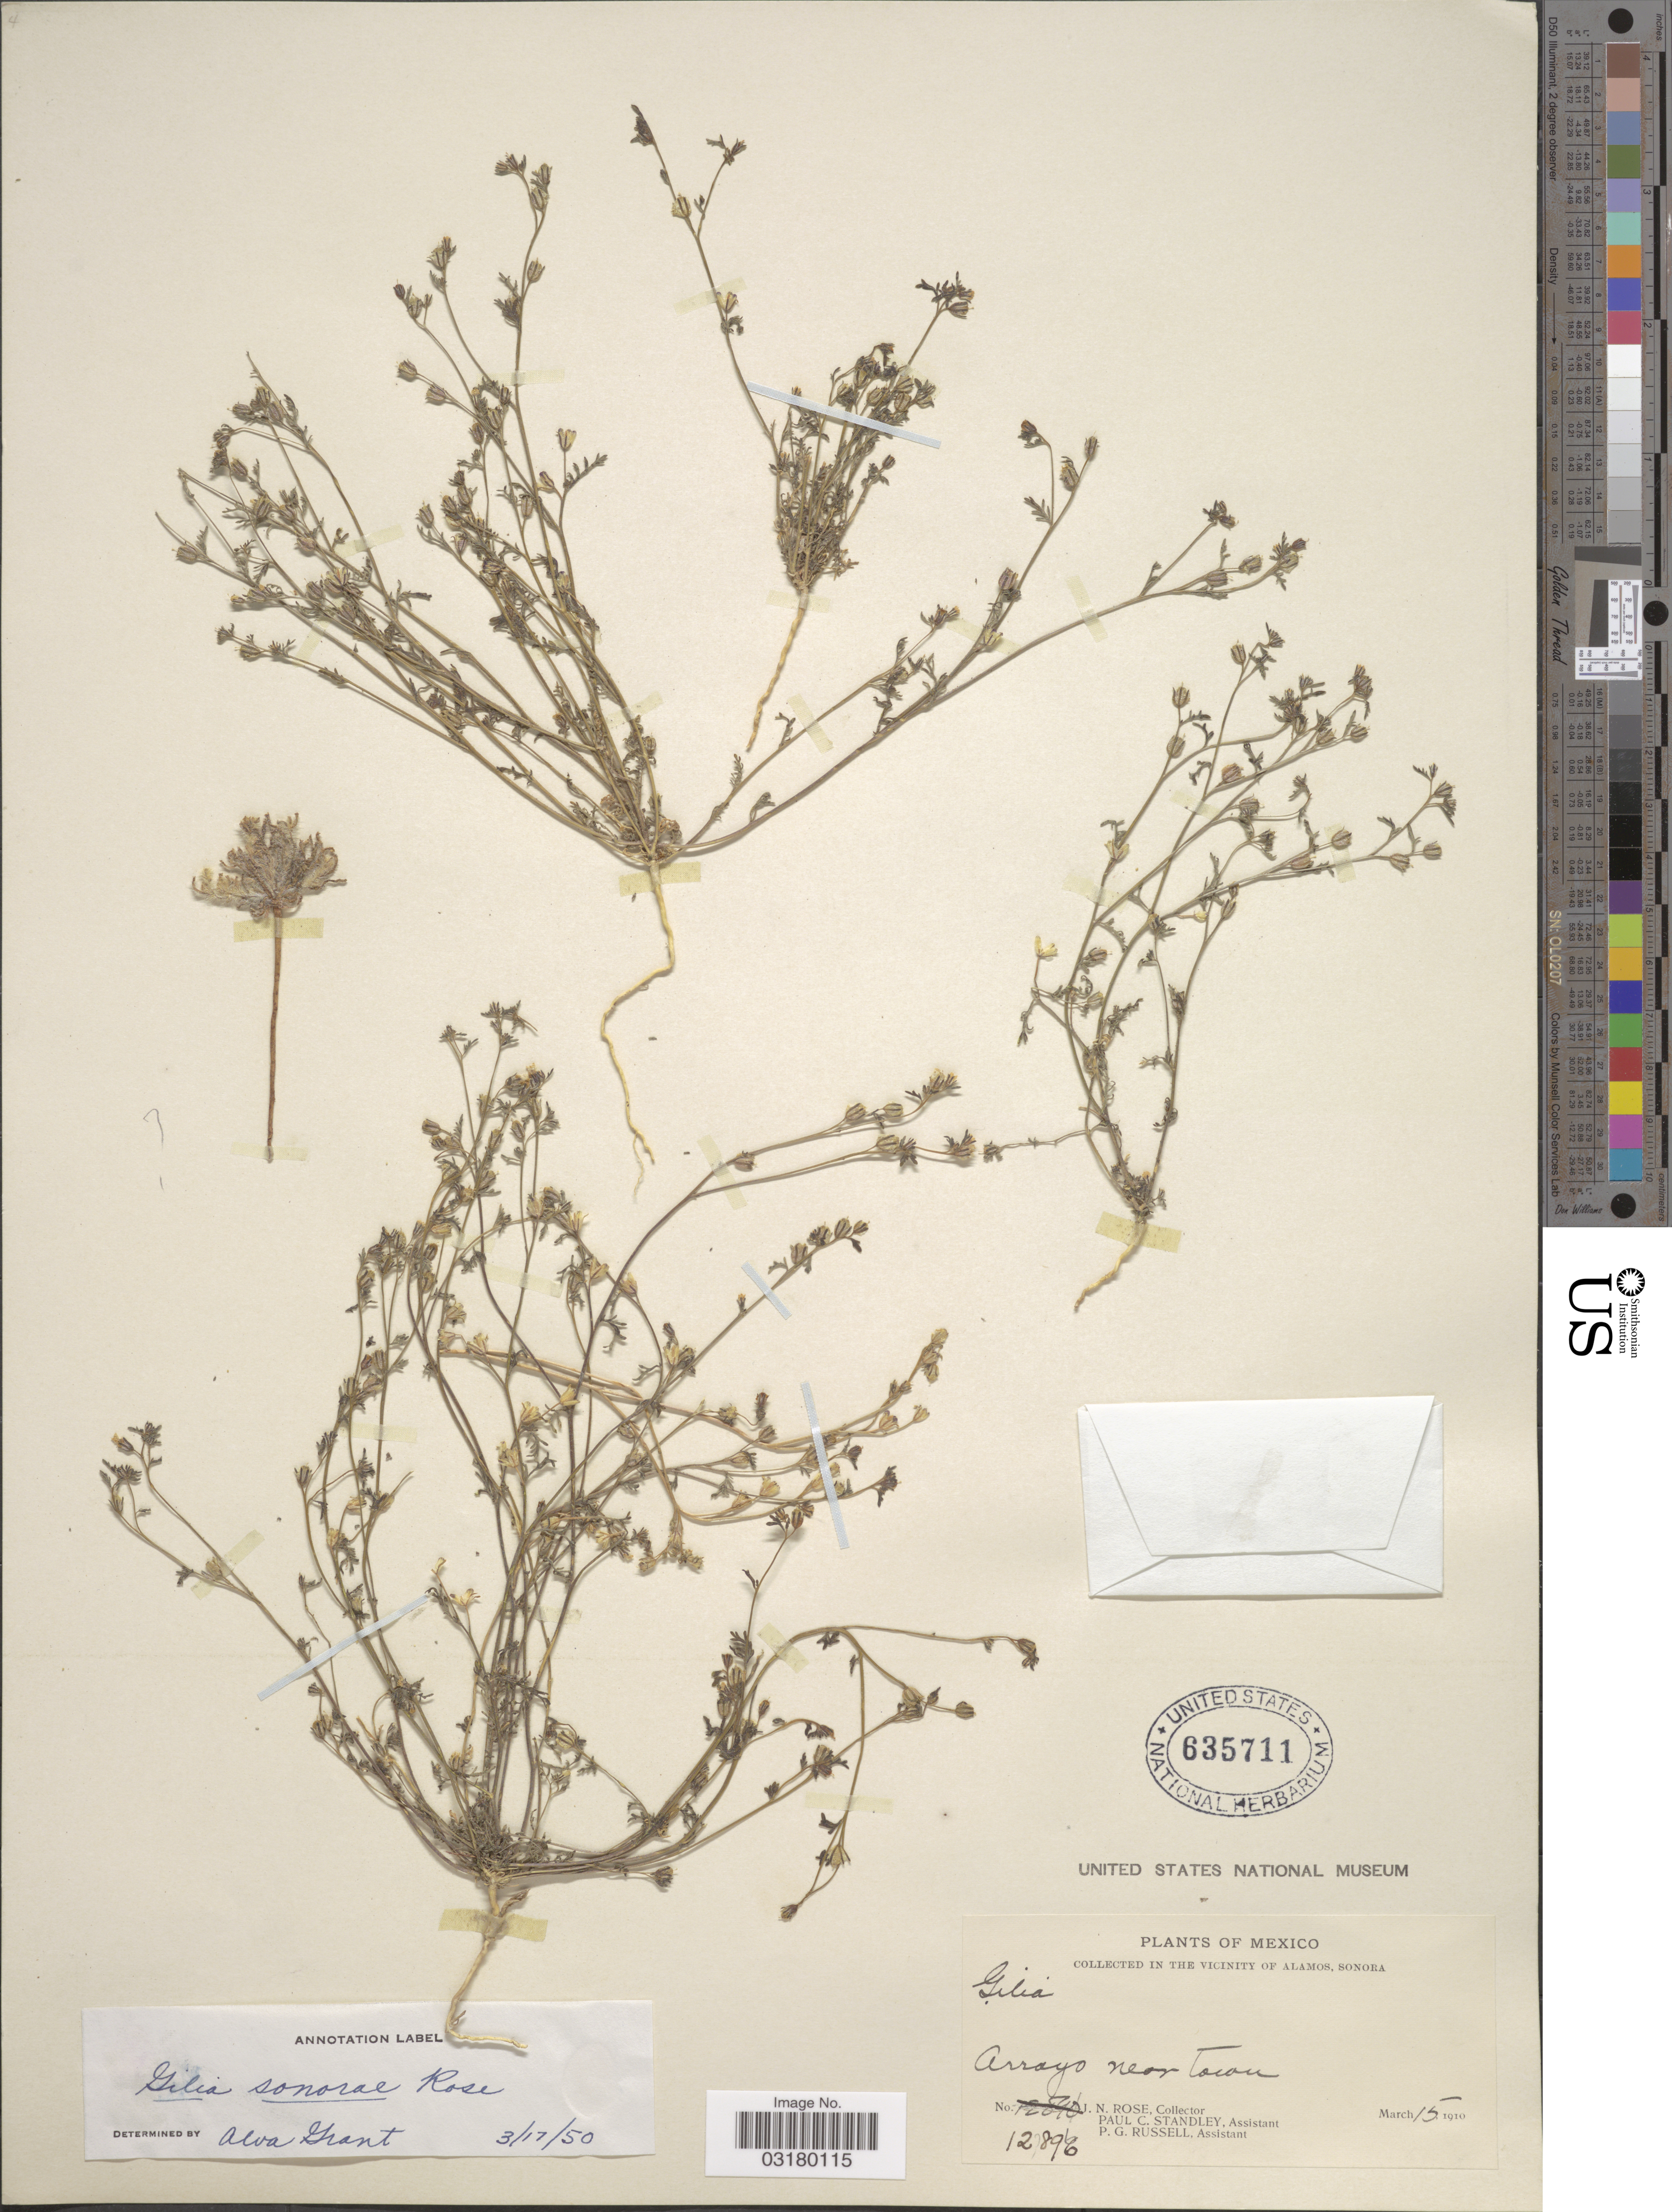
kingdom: Plantae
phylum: Tracheophyta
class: Magnoliopsida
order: Ericales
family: Polemoniaceae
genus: Dayia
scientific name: Dayia sonorae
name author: (Rose) J.M. Porter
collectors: J. N. Rose, P. C. Standley & P. G. Russell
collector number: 12896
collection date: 1910-03-15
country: Mexico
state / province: Sonora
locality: In the Vicinity of Alamos. Arroyo near town.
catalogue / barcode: US 635711